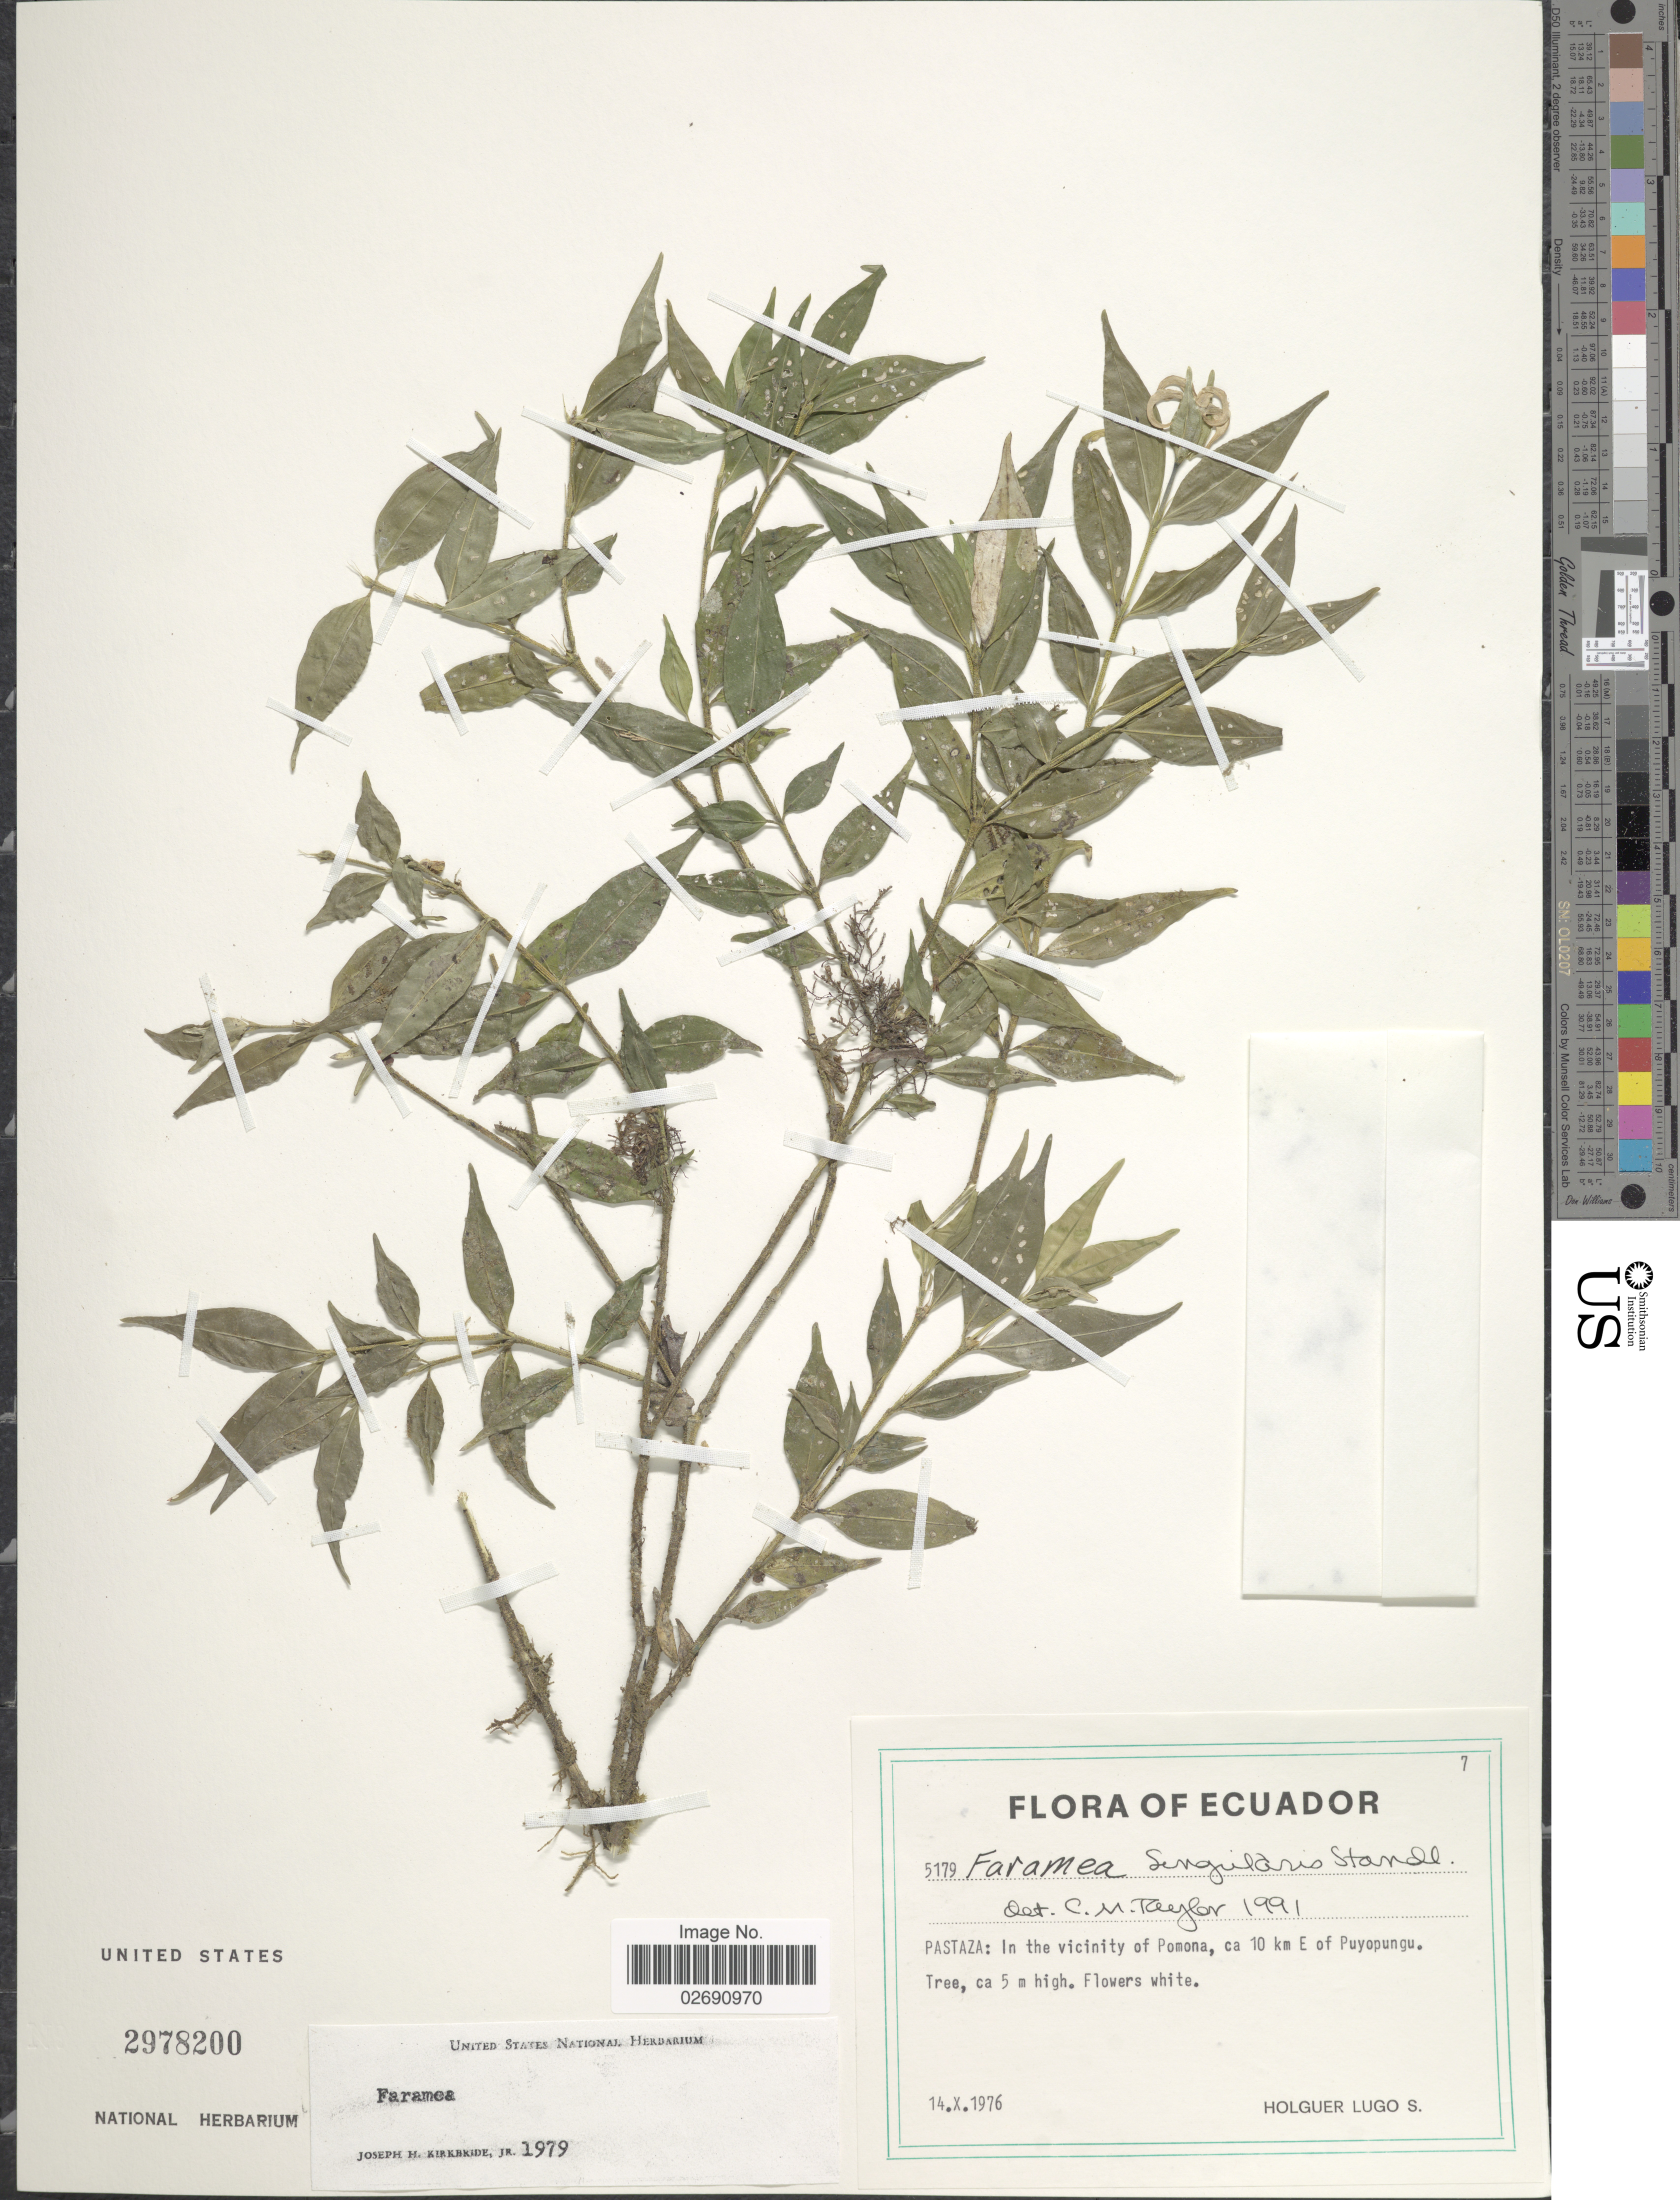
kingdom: Plantae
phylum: Tracheophyta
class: Magnoliopsida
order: Gentianales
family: Rubiaceae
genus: Faramea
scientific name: Faramea singularis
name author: Standl.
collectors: H. Lugo S.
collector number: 5179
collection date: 1976-10-14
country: Ecuador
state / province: Pastaza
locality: In the vicinity of Pomona, ca 10 km E of Puyopungu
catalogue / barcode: US 2978200